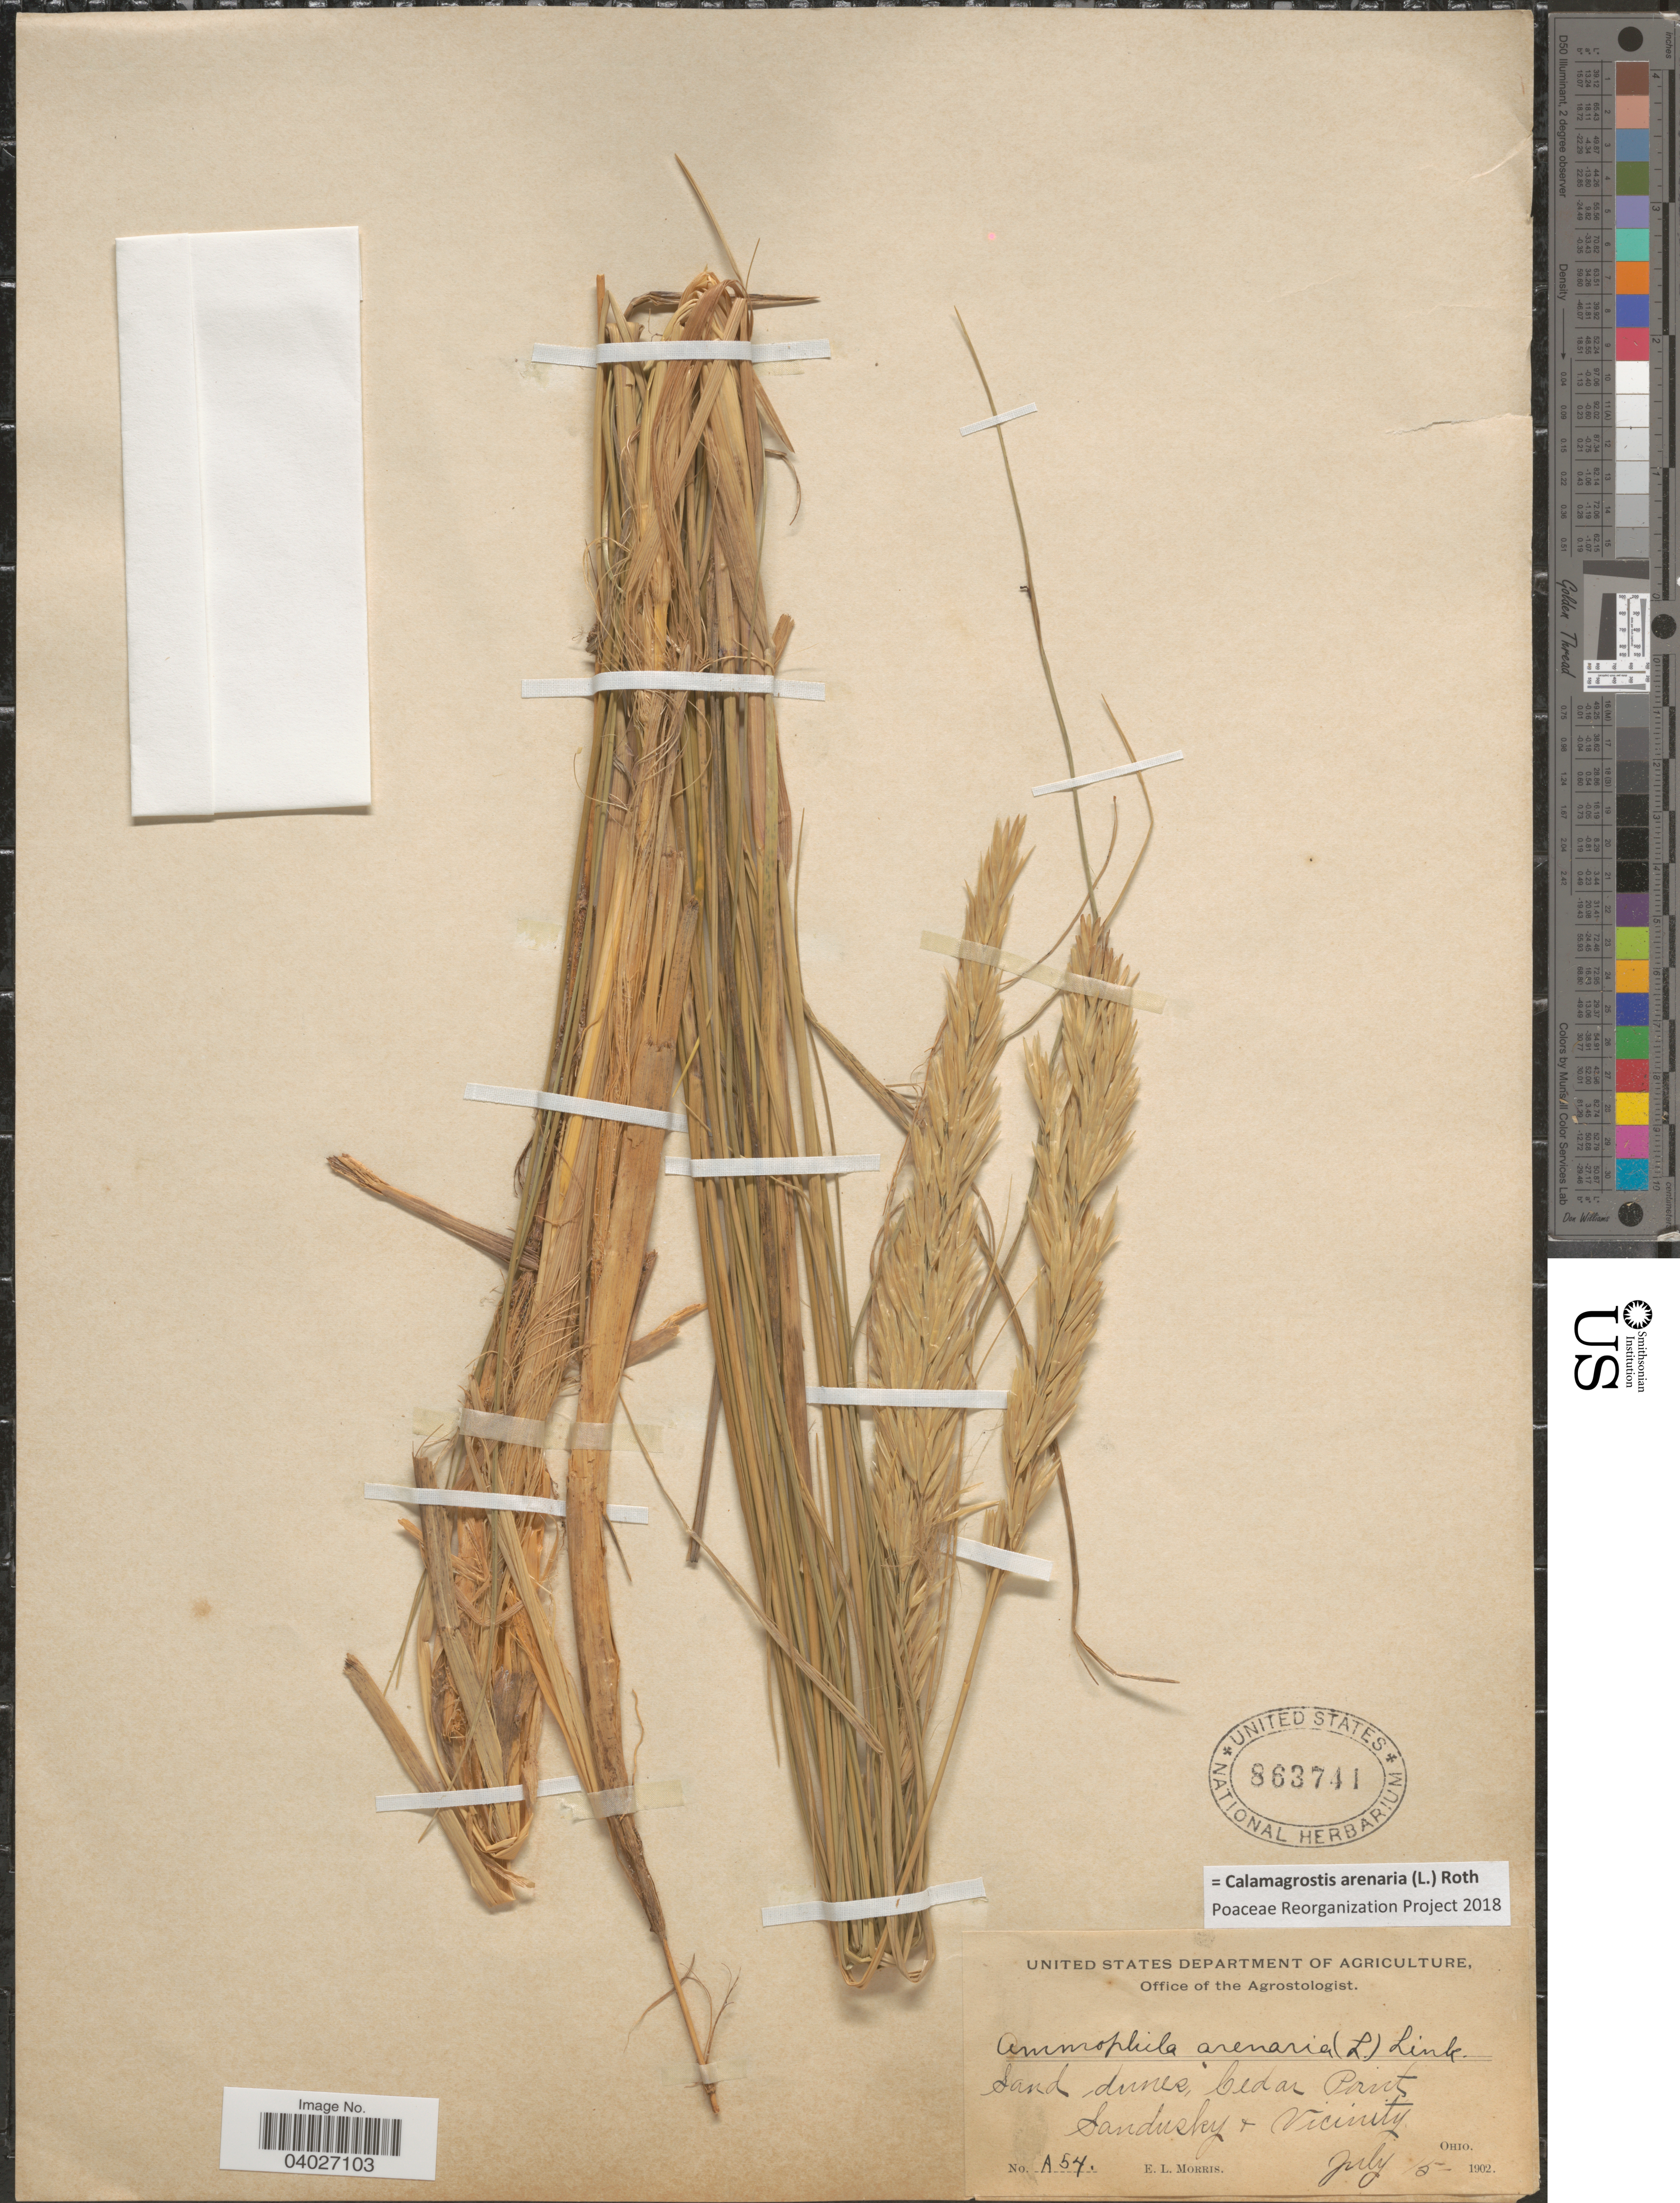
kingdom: Plantae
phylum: Tracheophyta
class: Liliopsida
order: Poales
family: Poaceae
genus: Calamagrostis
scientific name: Calamagrostis arenaria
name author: (L.) Roth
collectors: E. Morris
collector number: A54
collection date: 1902-07-15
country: United States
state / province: Ohio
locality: Sand dunes, Cedar Point. Sandusky & Vicinity.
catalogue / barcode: US 863741